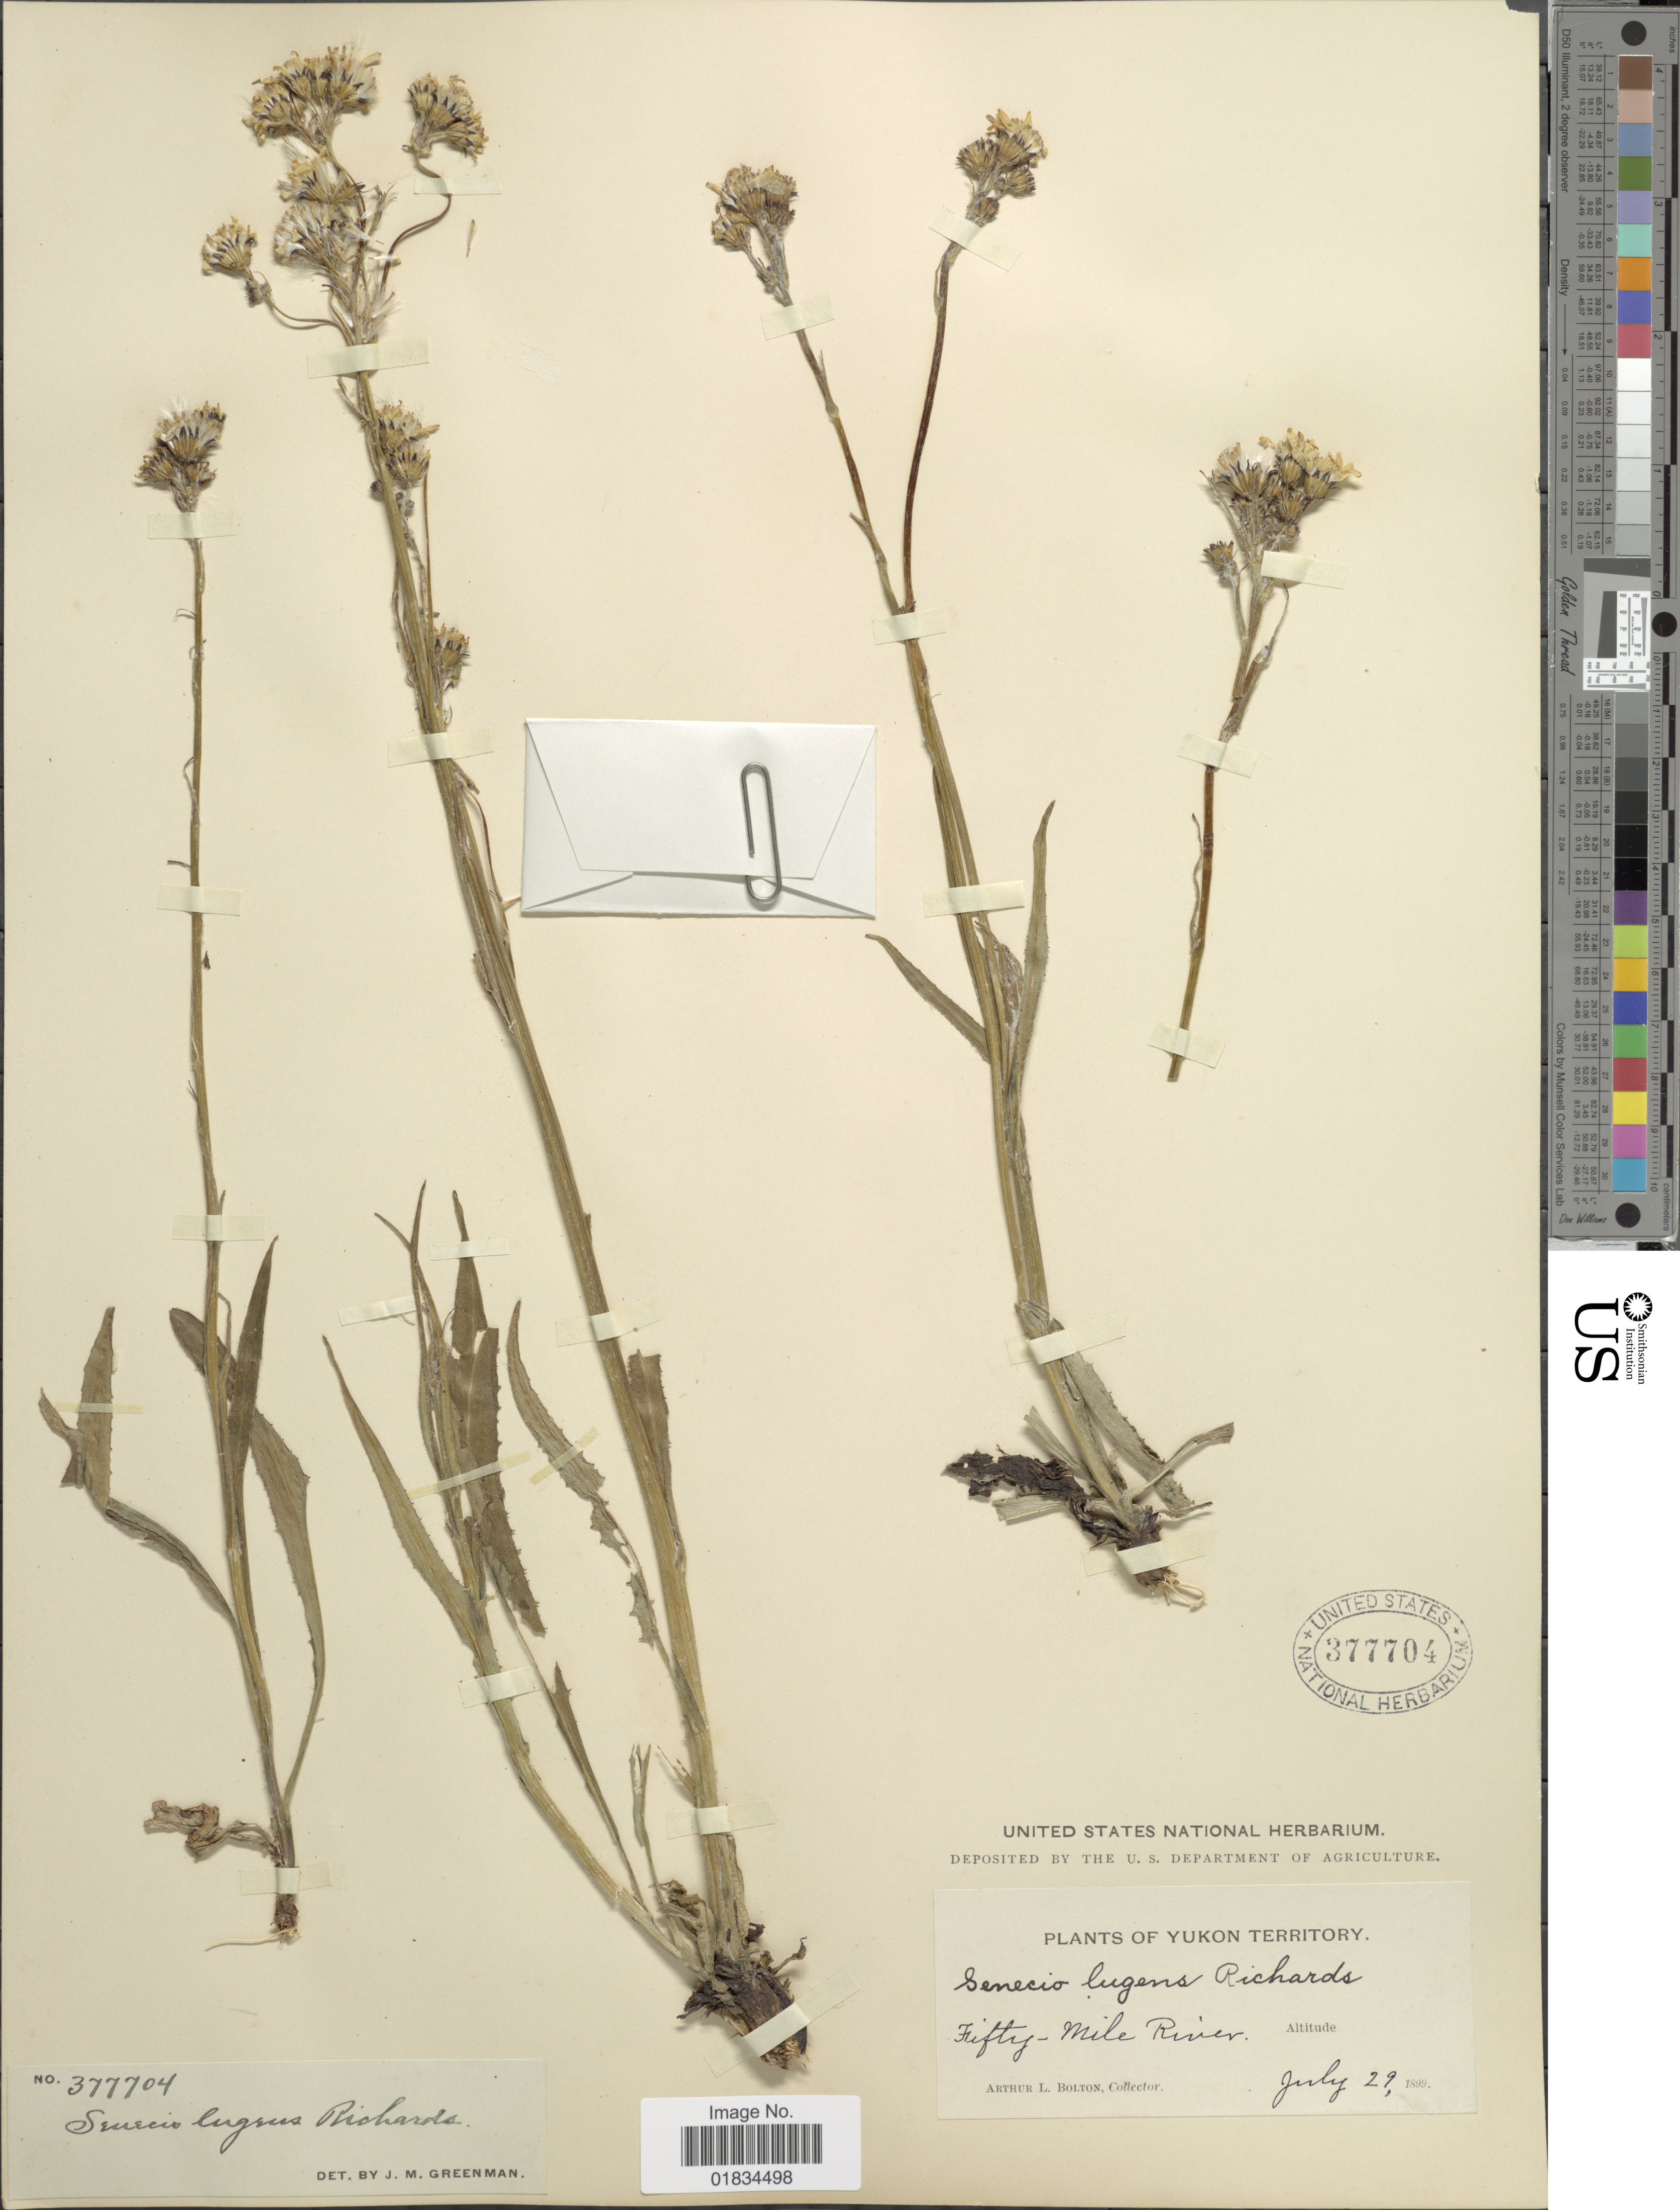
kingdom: Plantae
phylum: Tracheophyta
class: Magnoliopsida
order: Asterales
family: Asteraceae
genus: Senecio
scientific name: Senecio lugens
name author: Richardson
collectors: A. Bolton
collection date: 1899-07-29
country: Canada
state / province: Yukon Territory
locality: Fifty - Mile River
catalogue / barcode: US 377704